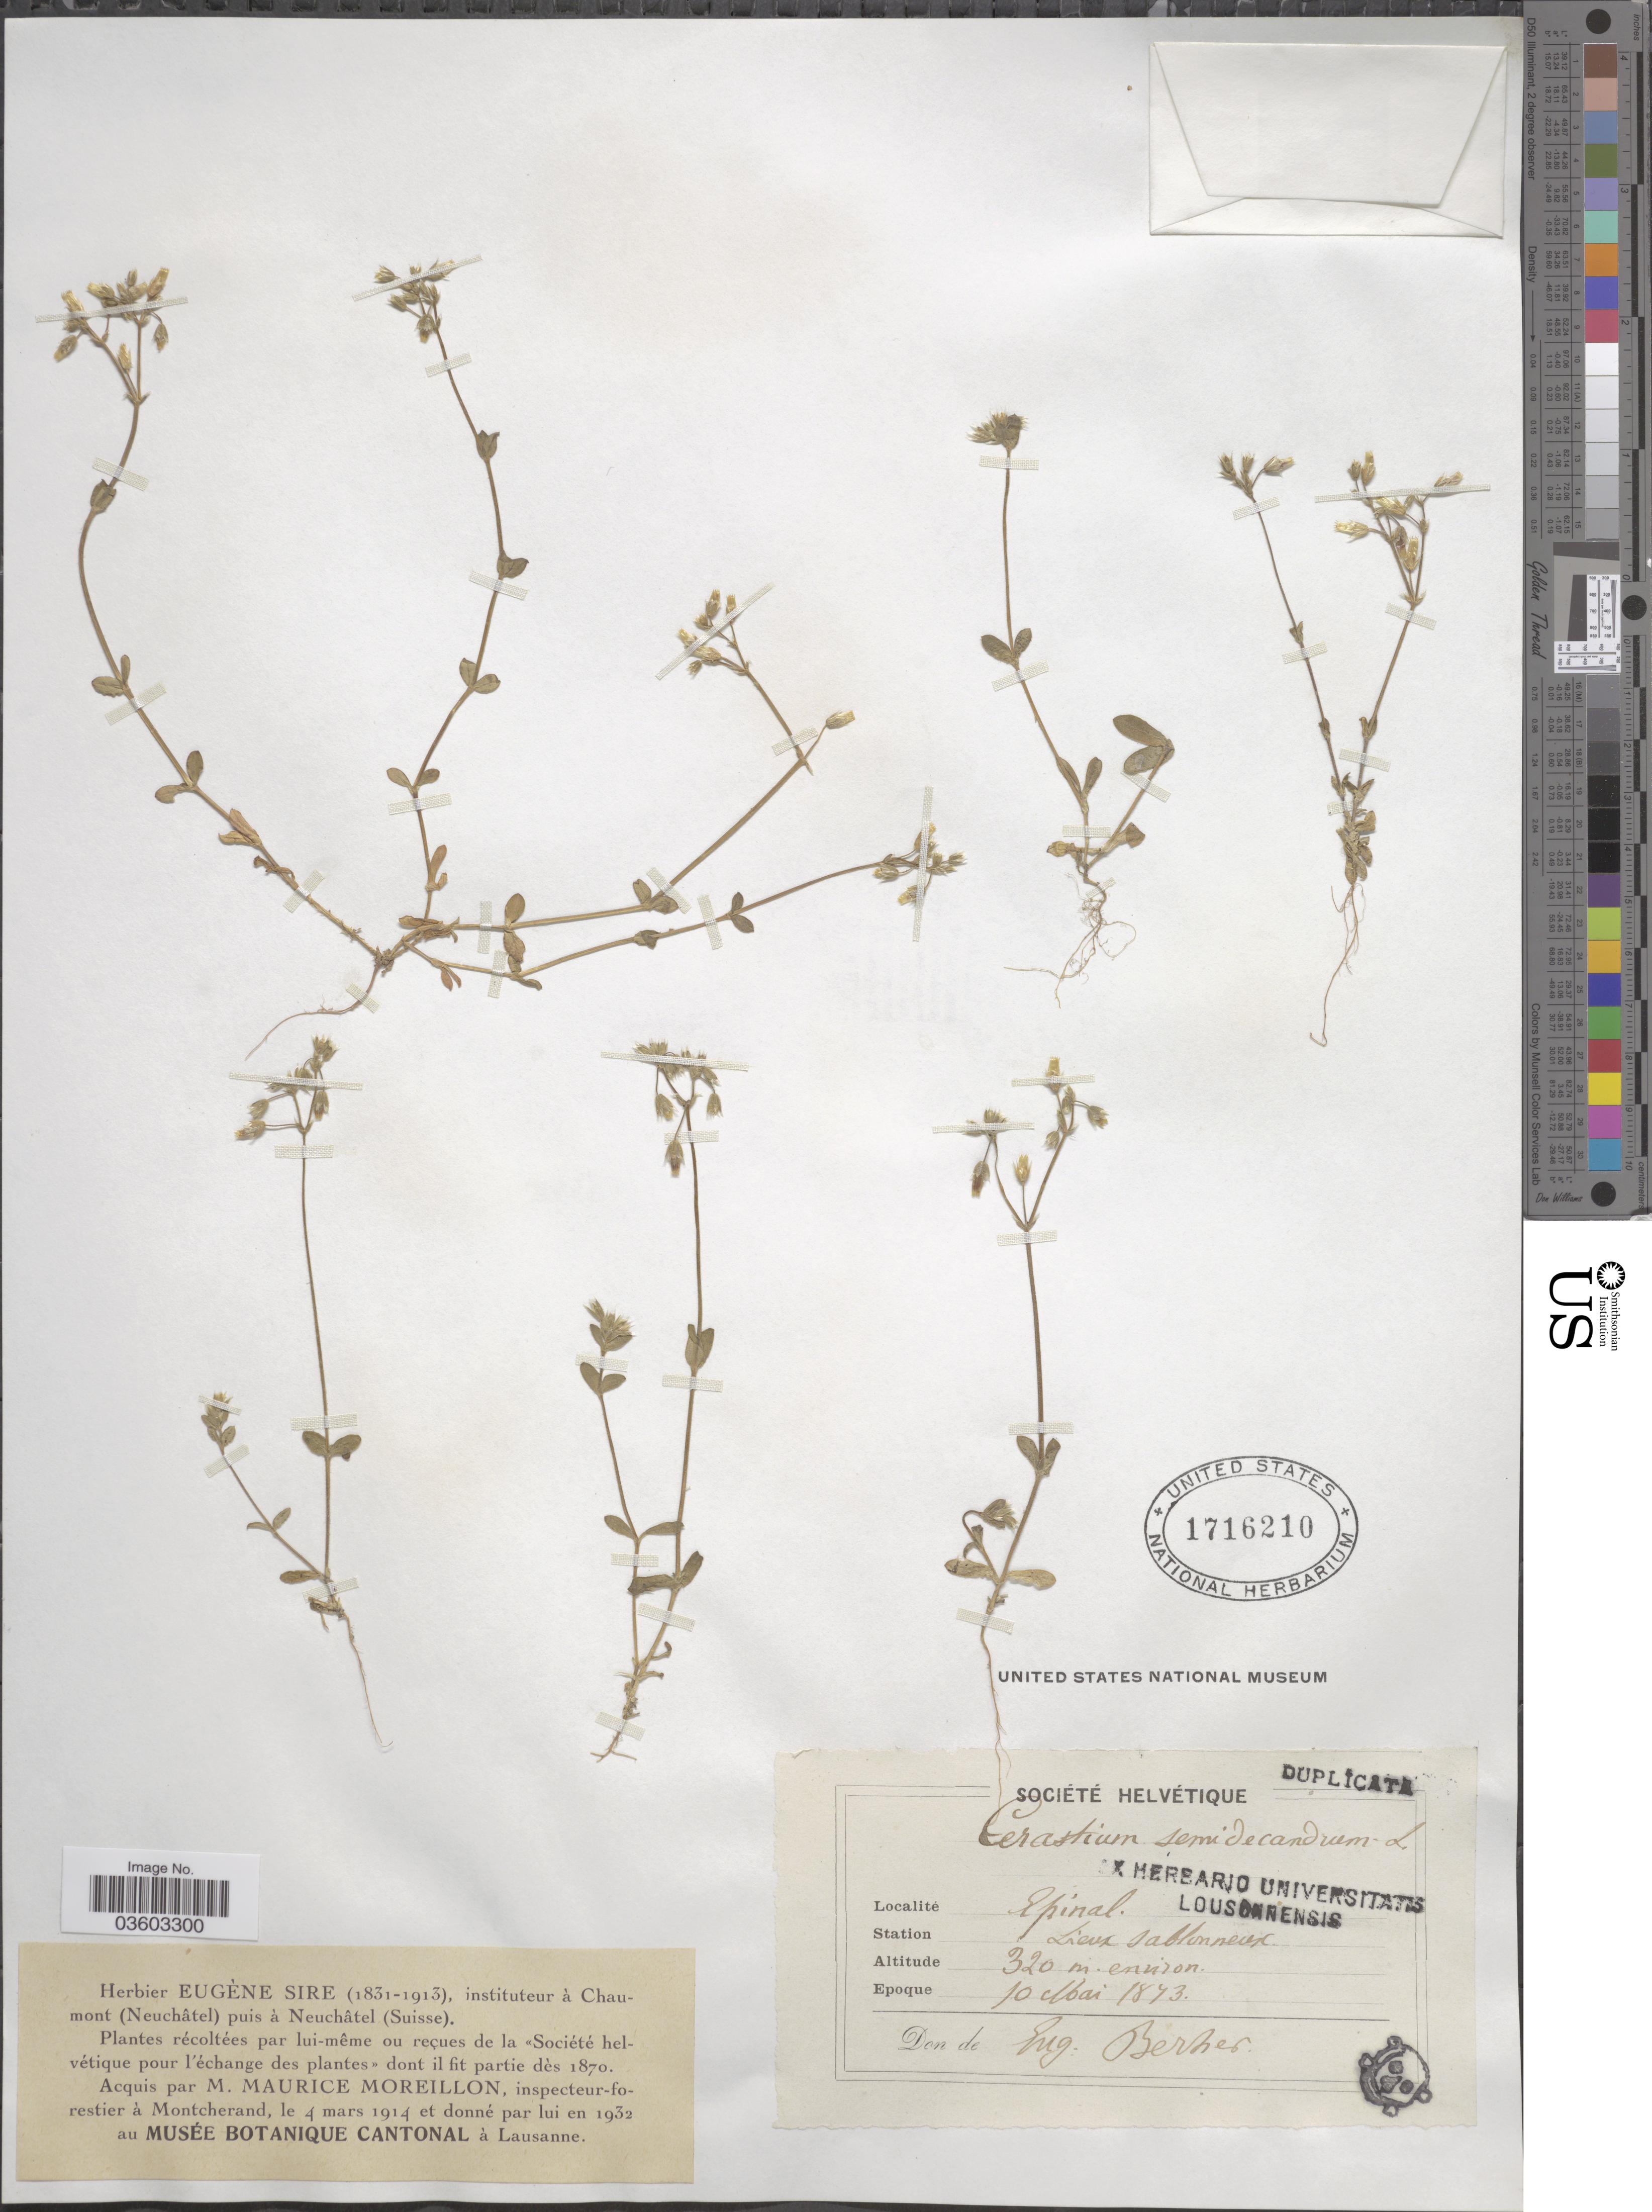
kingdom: Plantae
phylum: Tracheophyta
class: Magnoliopsida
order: Caryophyllales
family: Caryophyllaceae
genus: Cerastium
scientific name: Cerastium semidecandrum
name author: L.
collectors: E. Berher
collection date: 1873-05-10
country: Switzerland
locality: Société Helvétique. [unsure placement] Epinal. Station Lieux sabloneux.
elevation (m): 320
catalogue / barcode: US 1716210